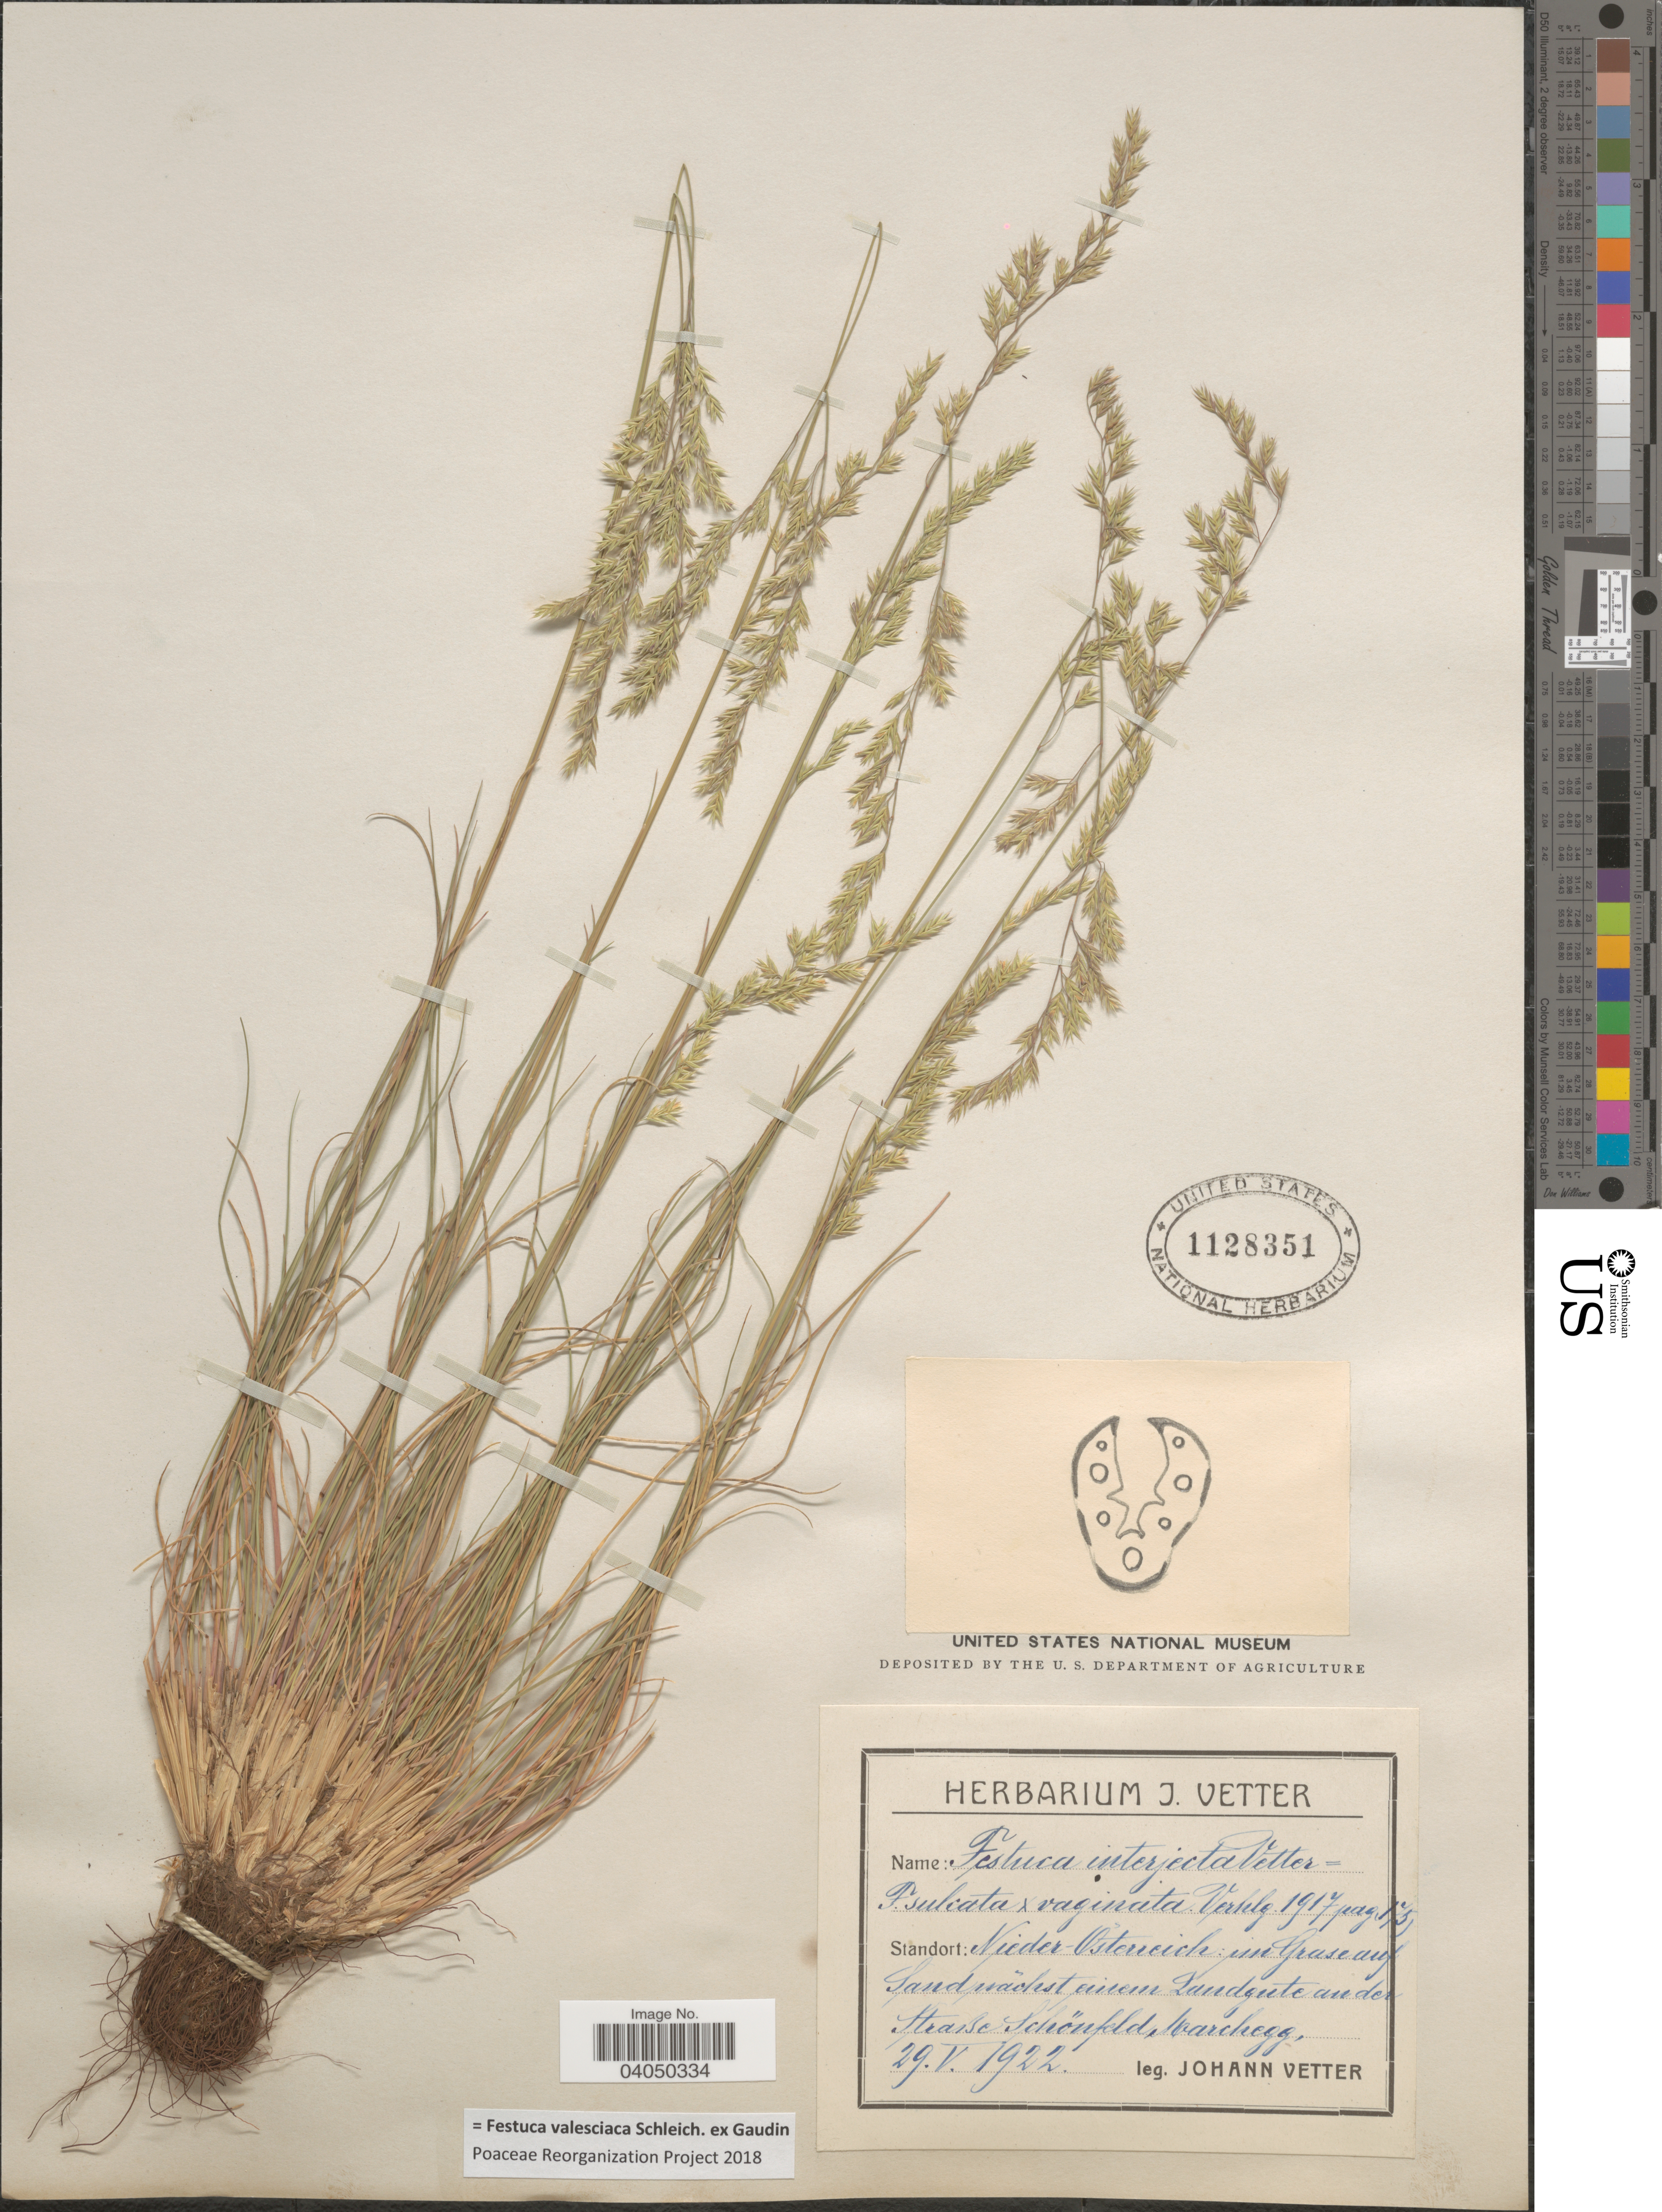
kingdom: Plantae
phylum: Tracheophyta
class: Liliopsida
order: Poales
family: Poaceae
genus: Festuca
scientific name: Festuca valesiaca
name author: Schleich. ex Gaudin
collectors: J. Vetter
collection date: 1922-05-29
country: Austria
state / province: Niederosterreich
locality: Nieder-Osterreich: im Grase auf Sandwãchst einem Landgute an der Strasse Schönfeld Marchegg.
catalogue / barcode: US 1128351